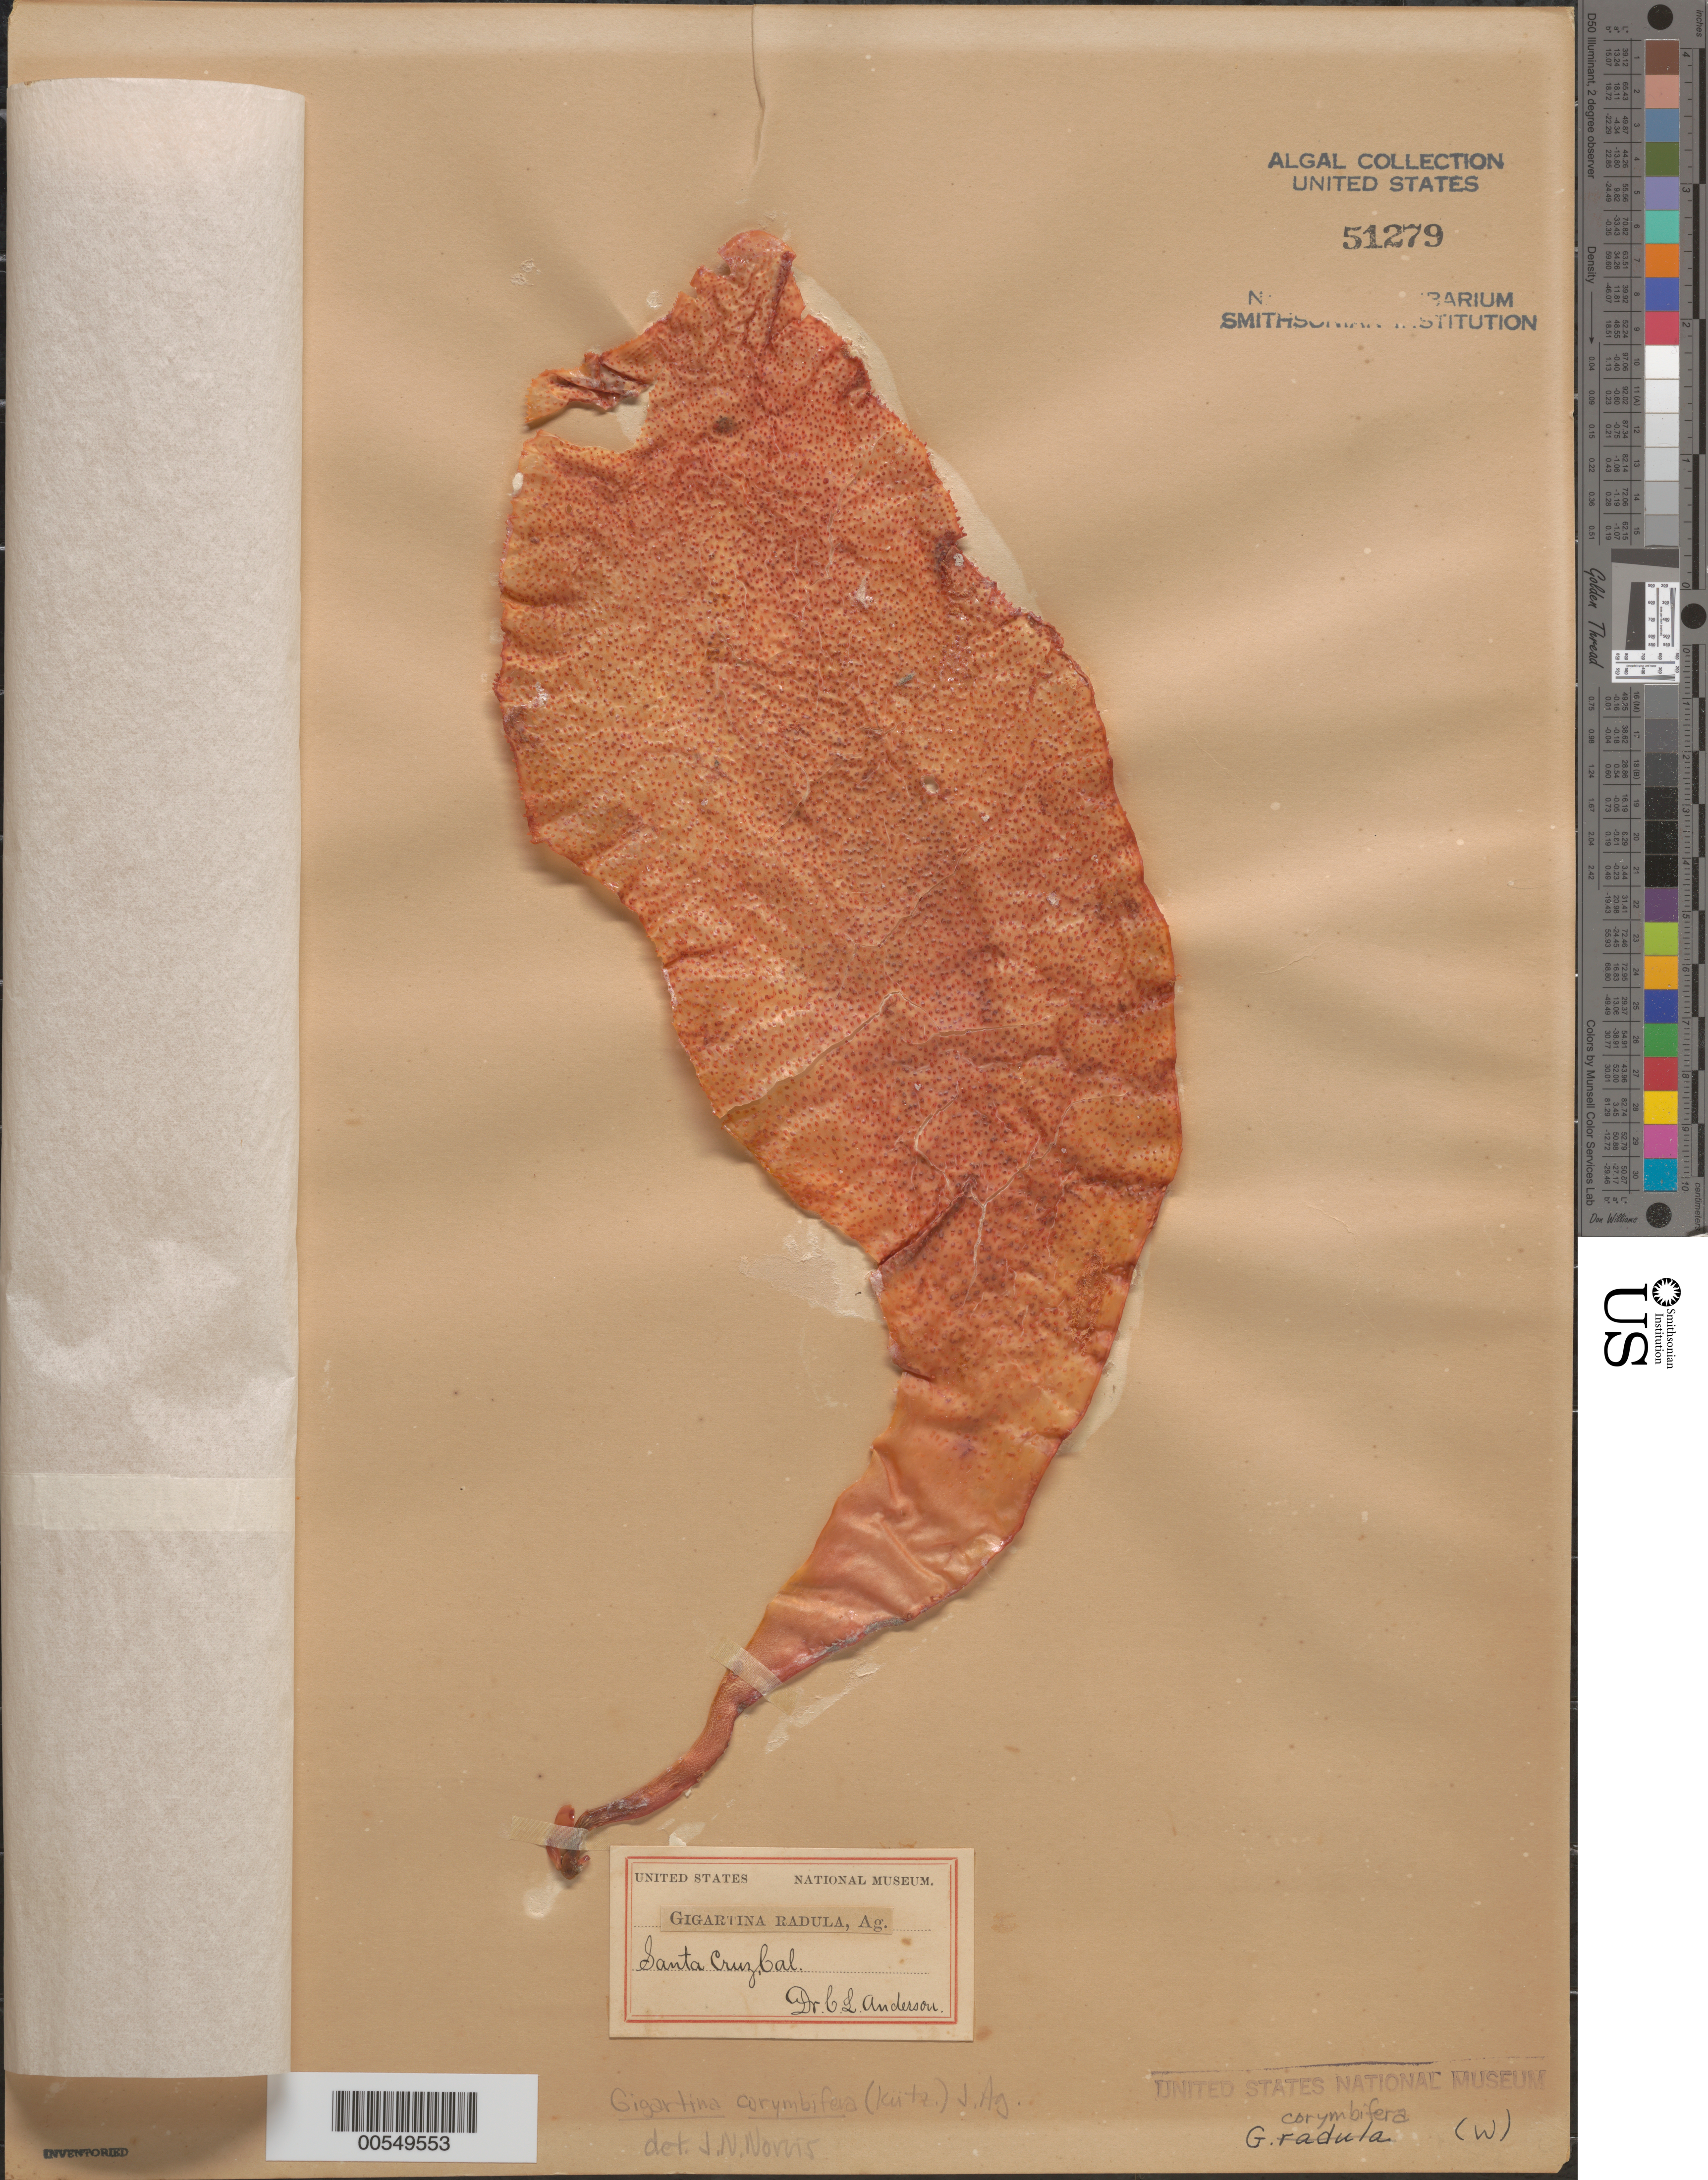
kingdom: Plantae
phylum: Rhodophyta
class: Florideophyceae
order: Gigartinales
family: Gigartinaceae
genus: Chondracanthus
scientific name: Chondracanthus corymbiferus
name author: (Kütz.) Guiry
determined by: Algae name updating Project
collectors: C. L. Anderson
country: United States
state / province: California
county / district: Santa Cruz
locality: Santa Cruz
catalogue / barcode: US 51279